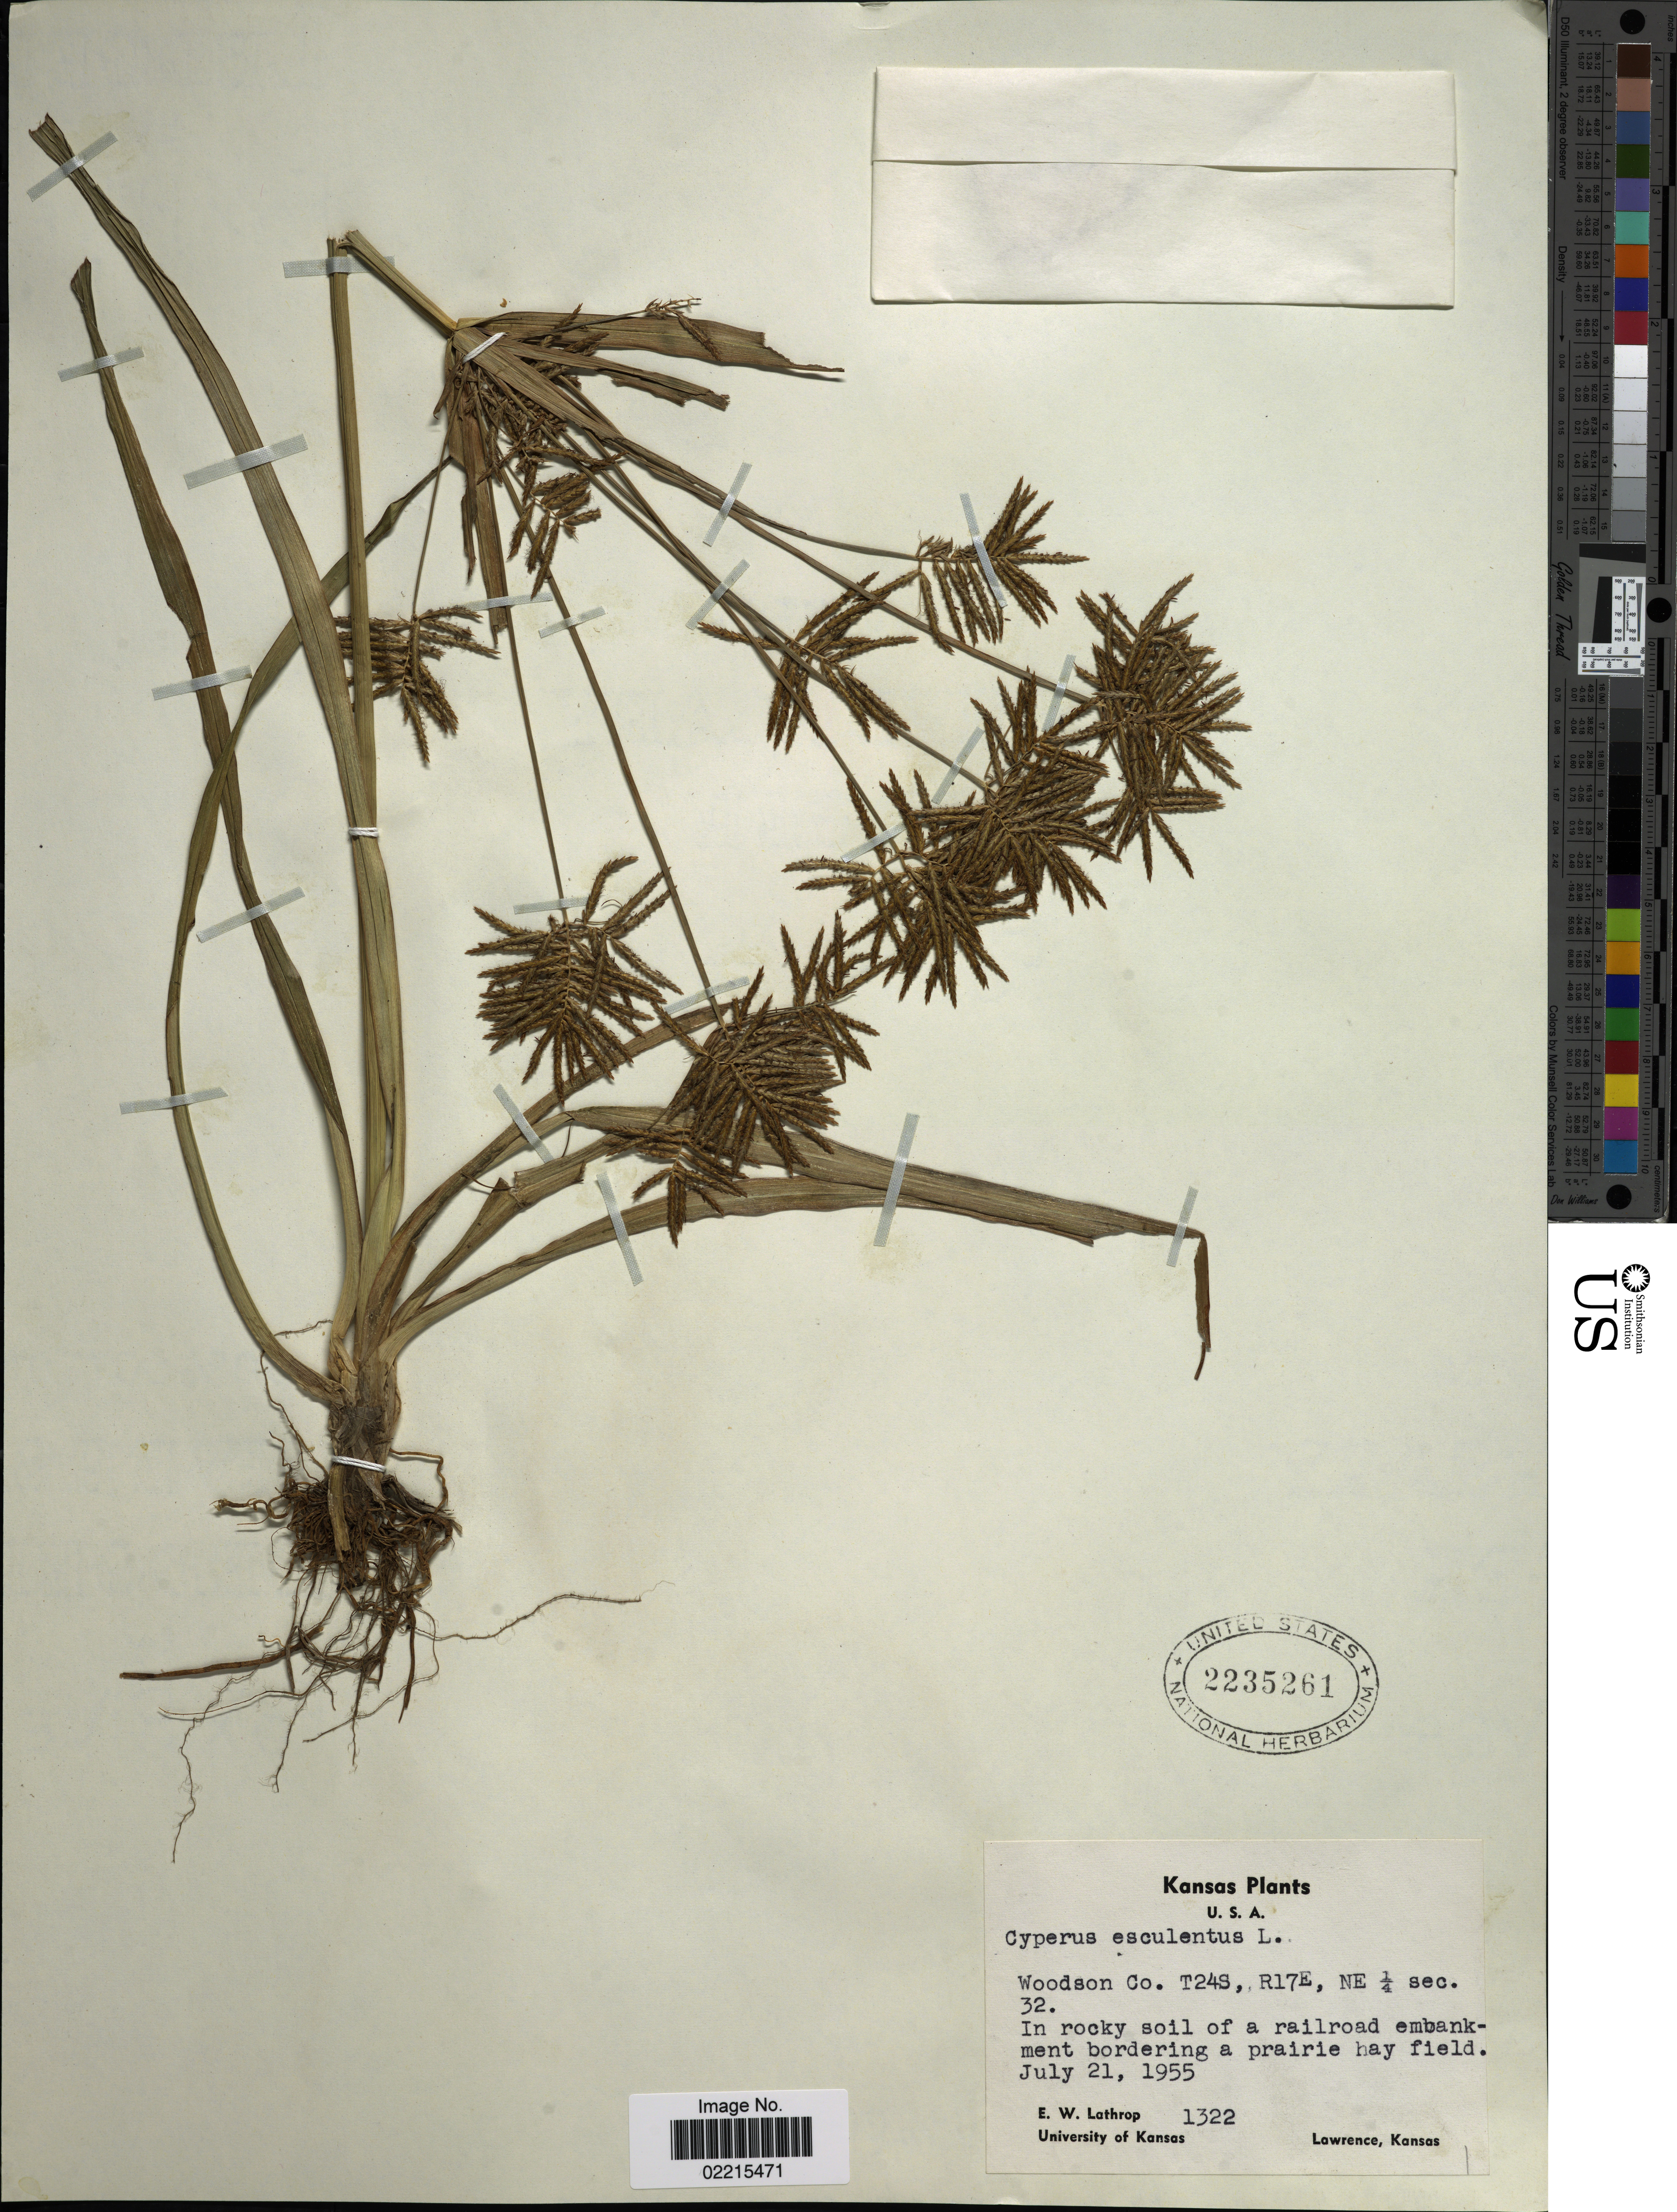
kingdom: Plantae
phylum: Tracheophyta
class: Liliopsida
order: Poales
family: Cyperaceae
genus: Cyperus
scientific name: Cyperus esculentus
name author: L.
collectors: E. W. Lathrop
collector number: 1322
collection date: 1955-07-21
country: United States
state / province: Kansas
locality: Woodson Co. T24S, R17E, NE ¼ sec. 32, In rocky soil of a railroad embankment bordering a prairie hay field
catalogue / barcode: US 2235261